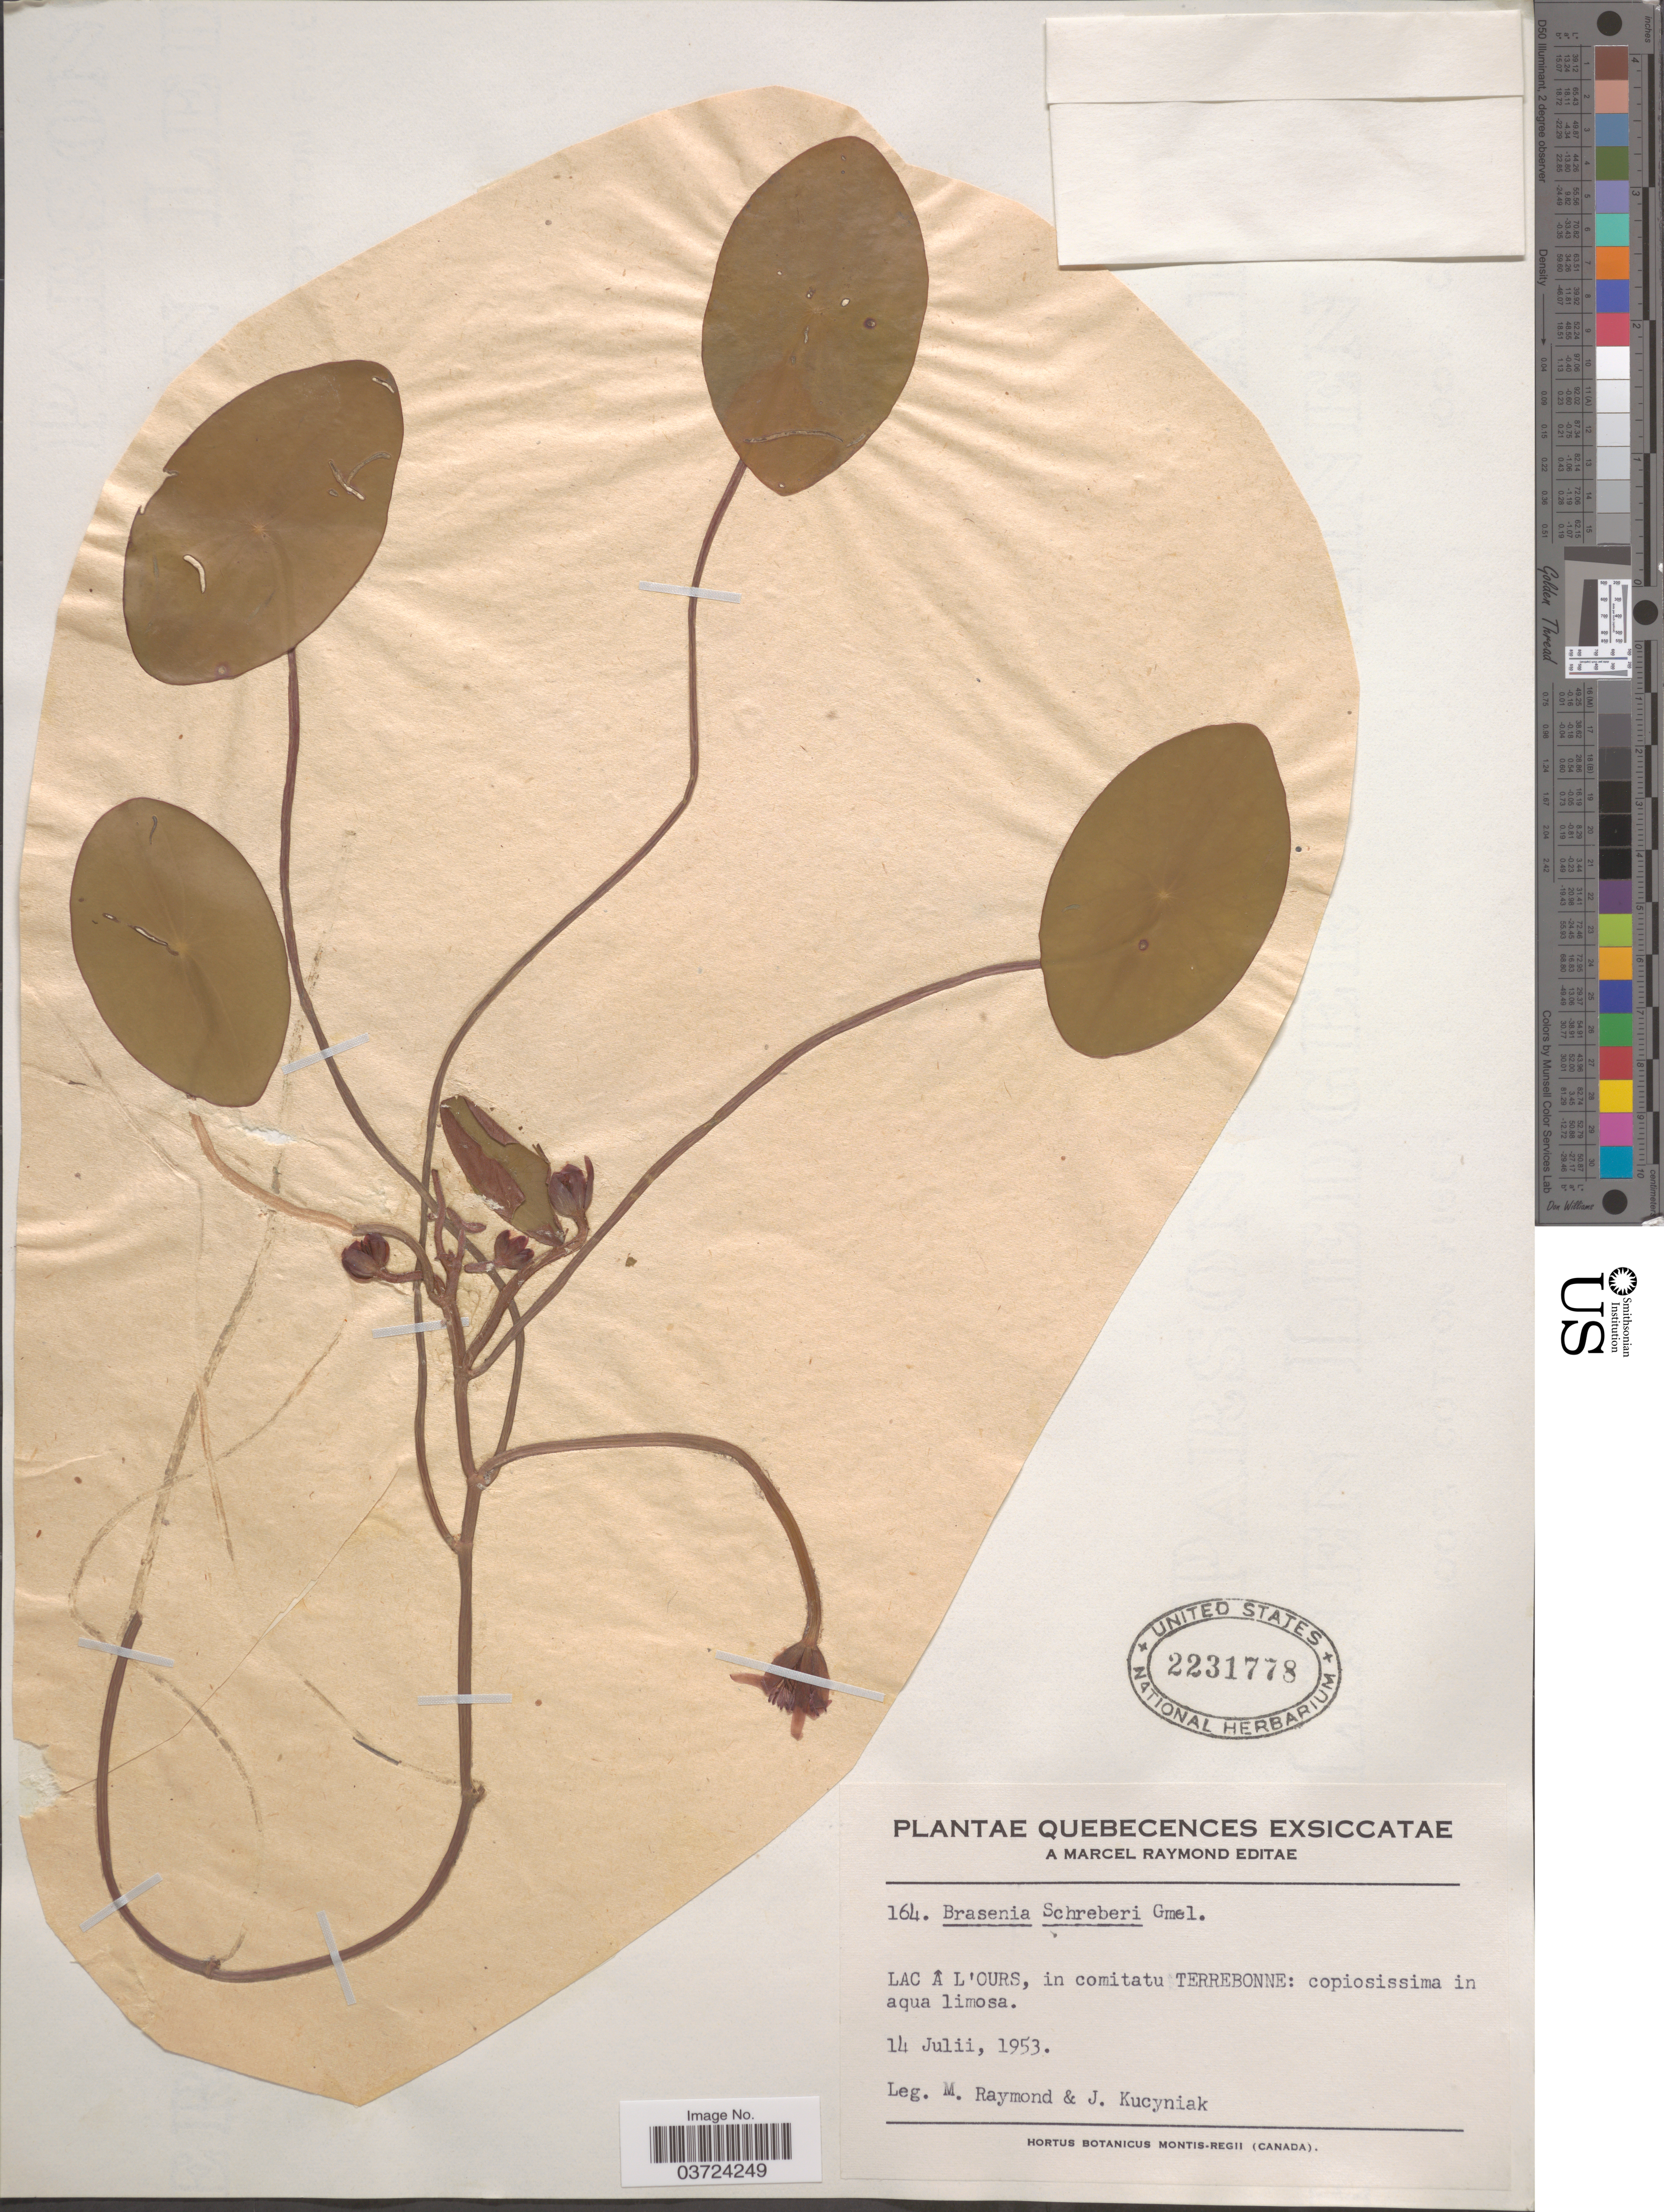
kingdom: Plantae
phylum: Tracheophyta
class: Magnoliopsida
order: Nymphaeales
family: Cabombaceae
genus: Brasenia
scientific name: Brasenia schreberi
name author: J.F. Gmel.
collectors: M. Raymond & J. Kucyniak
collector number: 164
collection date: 1953-07-14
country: Canada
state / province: Quebec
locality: Lac â l'Ours, in comitatu Terrebonne.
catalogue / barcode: US 2231778